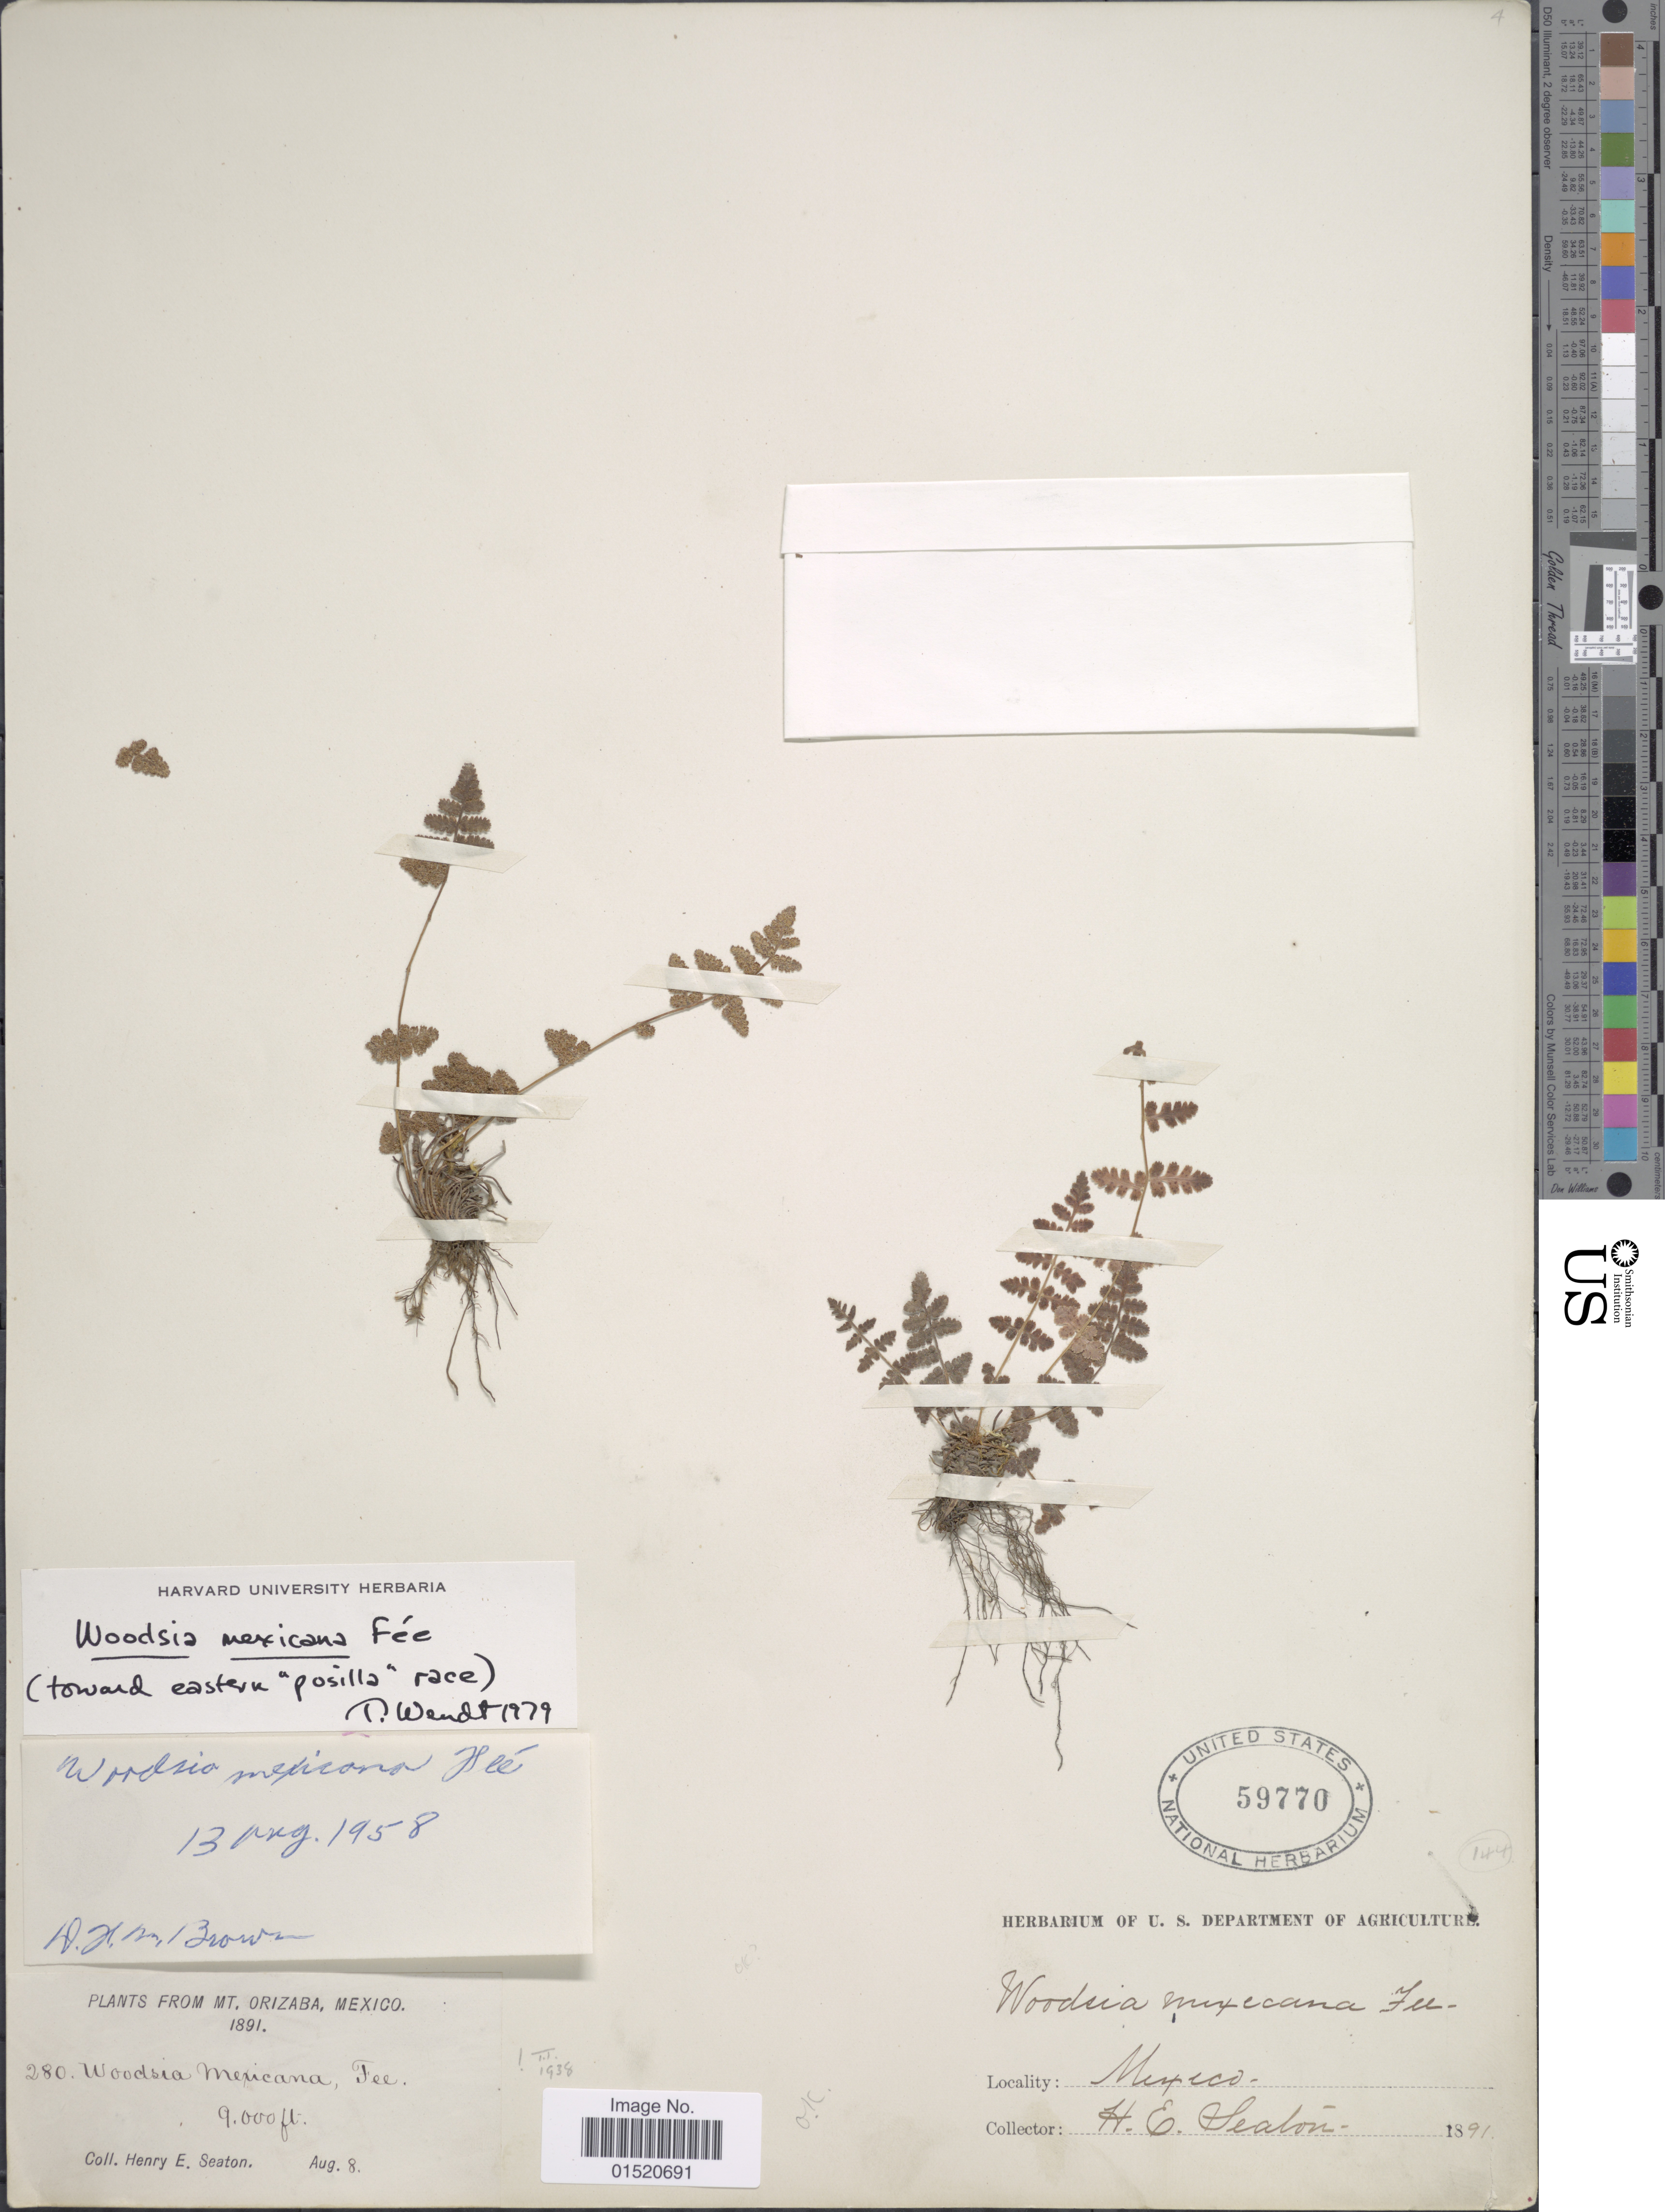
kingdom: Plantae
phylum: Tracheophyta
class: Polypodiopsida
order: Polypodiales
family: Woodsiaceae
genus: Woodsia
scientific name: Woodsia mexicana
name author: Fée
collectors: H. E. Seaton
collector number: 280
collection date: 1891-08-08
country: Mexico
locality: Mt Orizaba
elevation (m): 2743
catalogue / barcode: US 59770